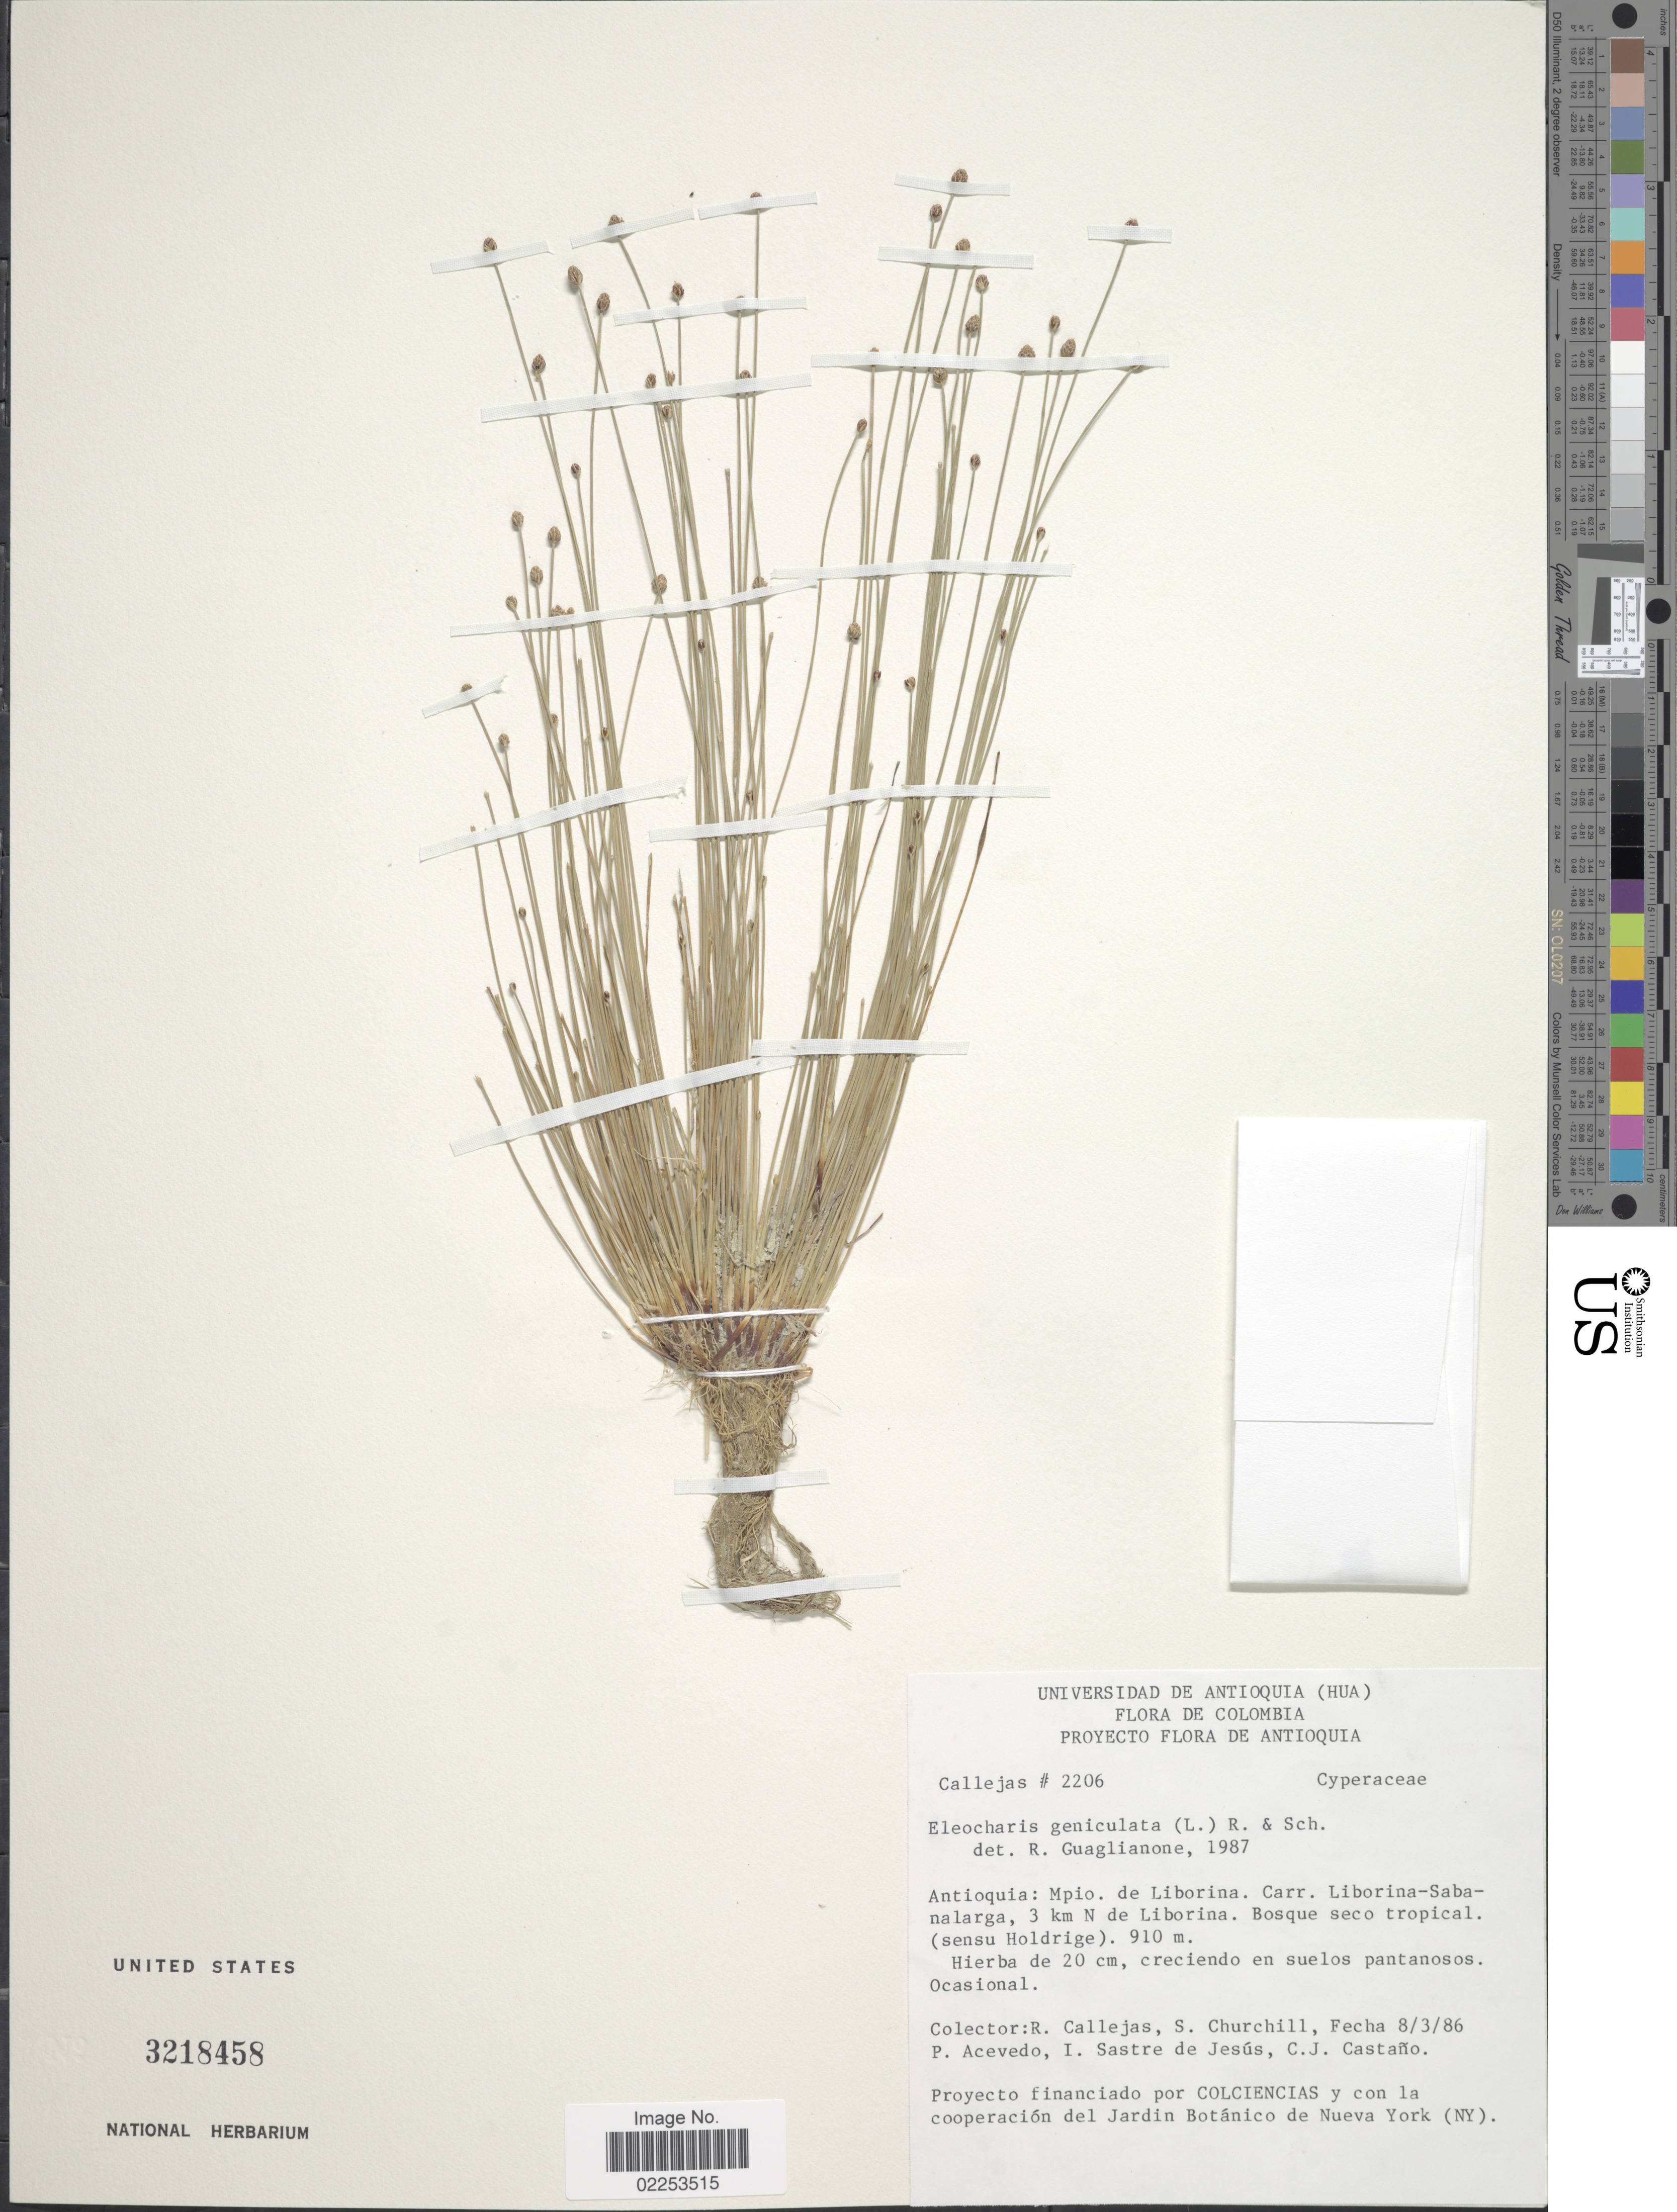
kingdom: Plantae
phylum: Tracheophyta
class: Liliopsida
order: Poales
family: Cyperaceae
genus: Eleocharis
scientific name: Eleocharis geniculata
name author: (L.) Roem. & Schult.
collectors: R. Callejas, S. Churchill, P. Acevedo-Rodr., I. Sastre-de Jesús & C. Castaño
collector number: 2206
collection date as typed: Transcribed d/m/y: 8/3/86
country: Colombia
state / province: Antioquia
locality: Antioquia: Mpio. de Libornia. Carr. Liborina-Sabanalarga, 3 km N de Libornia. Bosque seco tropical (sensu Holdrige).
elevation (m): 910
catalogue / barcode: US 3218458